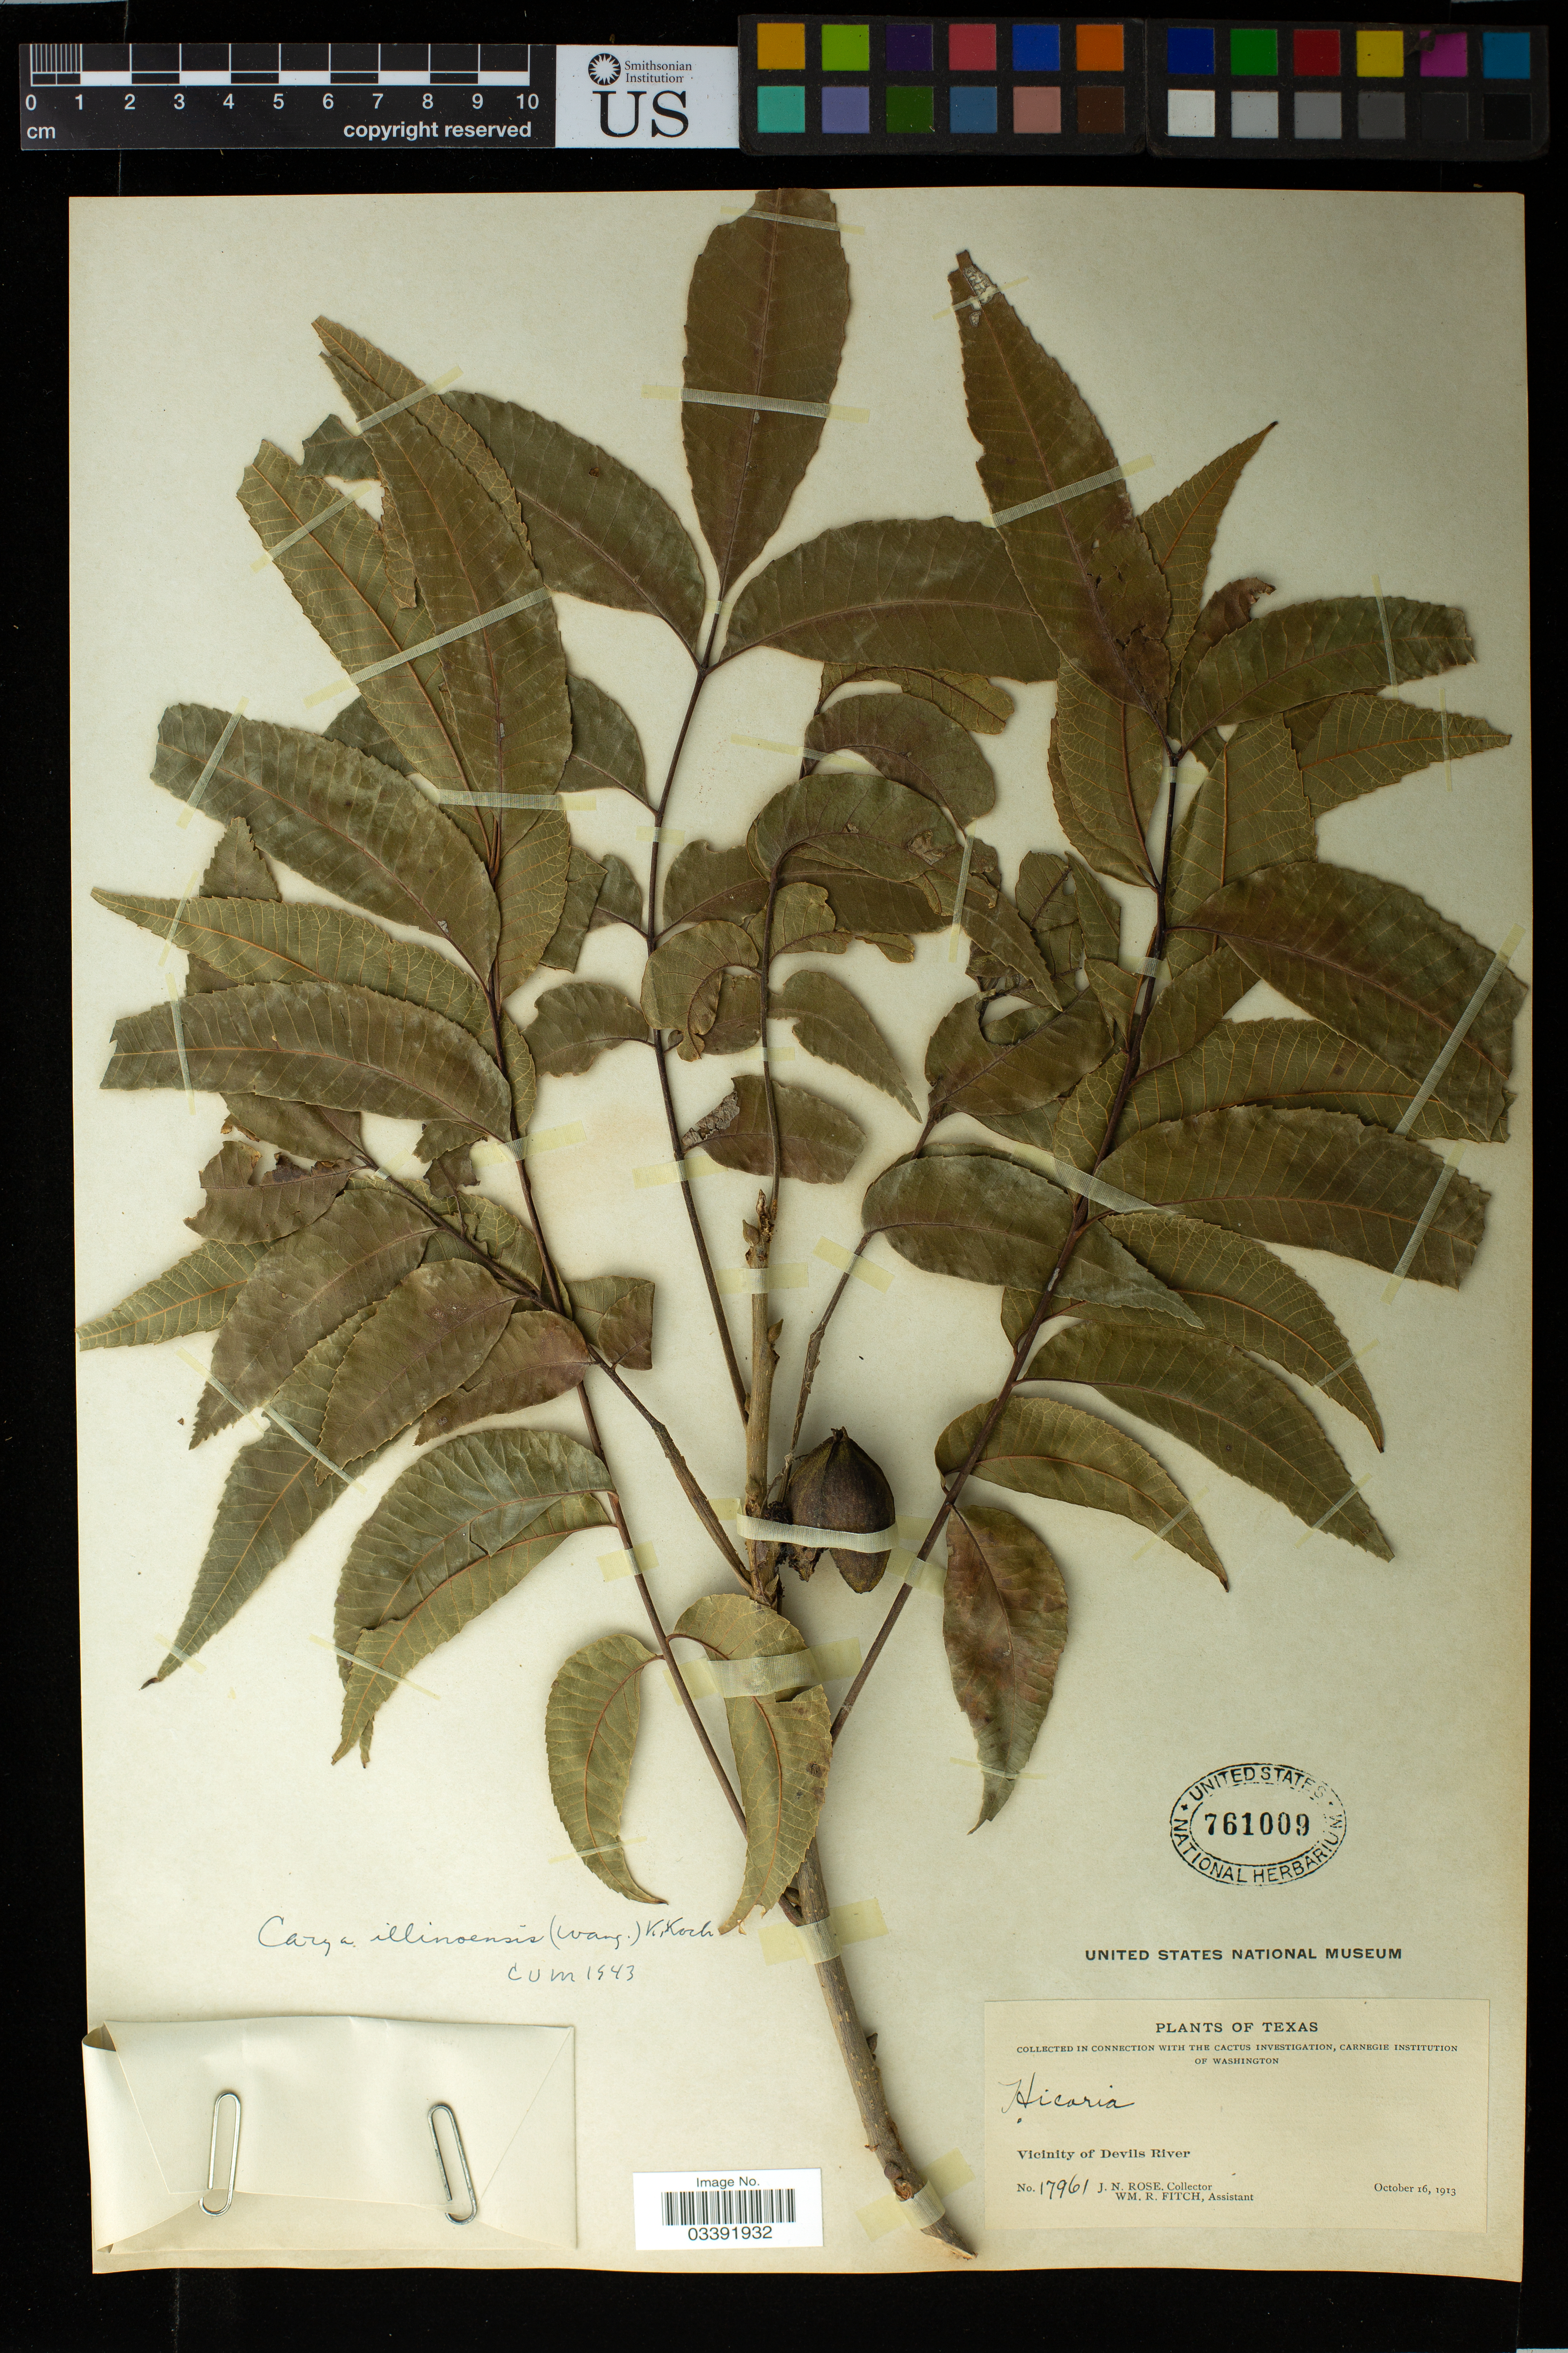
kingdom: Plantae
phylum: Tracheophyta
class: Magnoliopsida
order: Fagales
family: Juglandaceae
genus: Carya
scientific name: Carya illinoinensis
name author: (Wangenh.) K. Koch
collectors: J. N. Rose & W. R. Fitch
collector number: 17961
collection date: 1913-10-16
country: United States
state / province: Texas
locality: Vicinity of Devils River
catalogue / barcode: US 761009